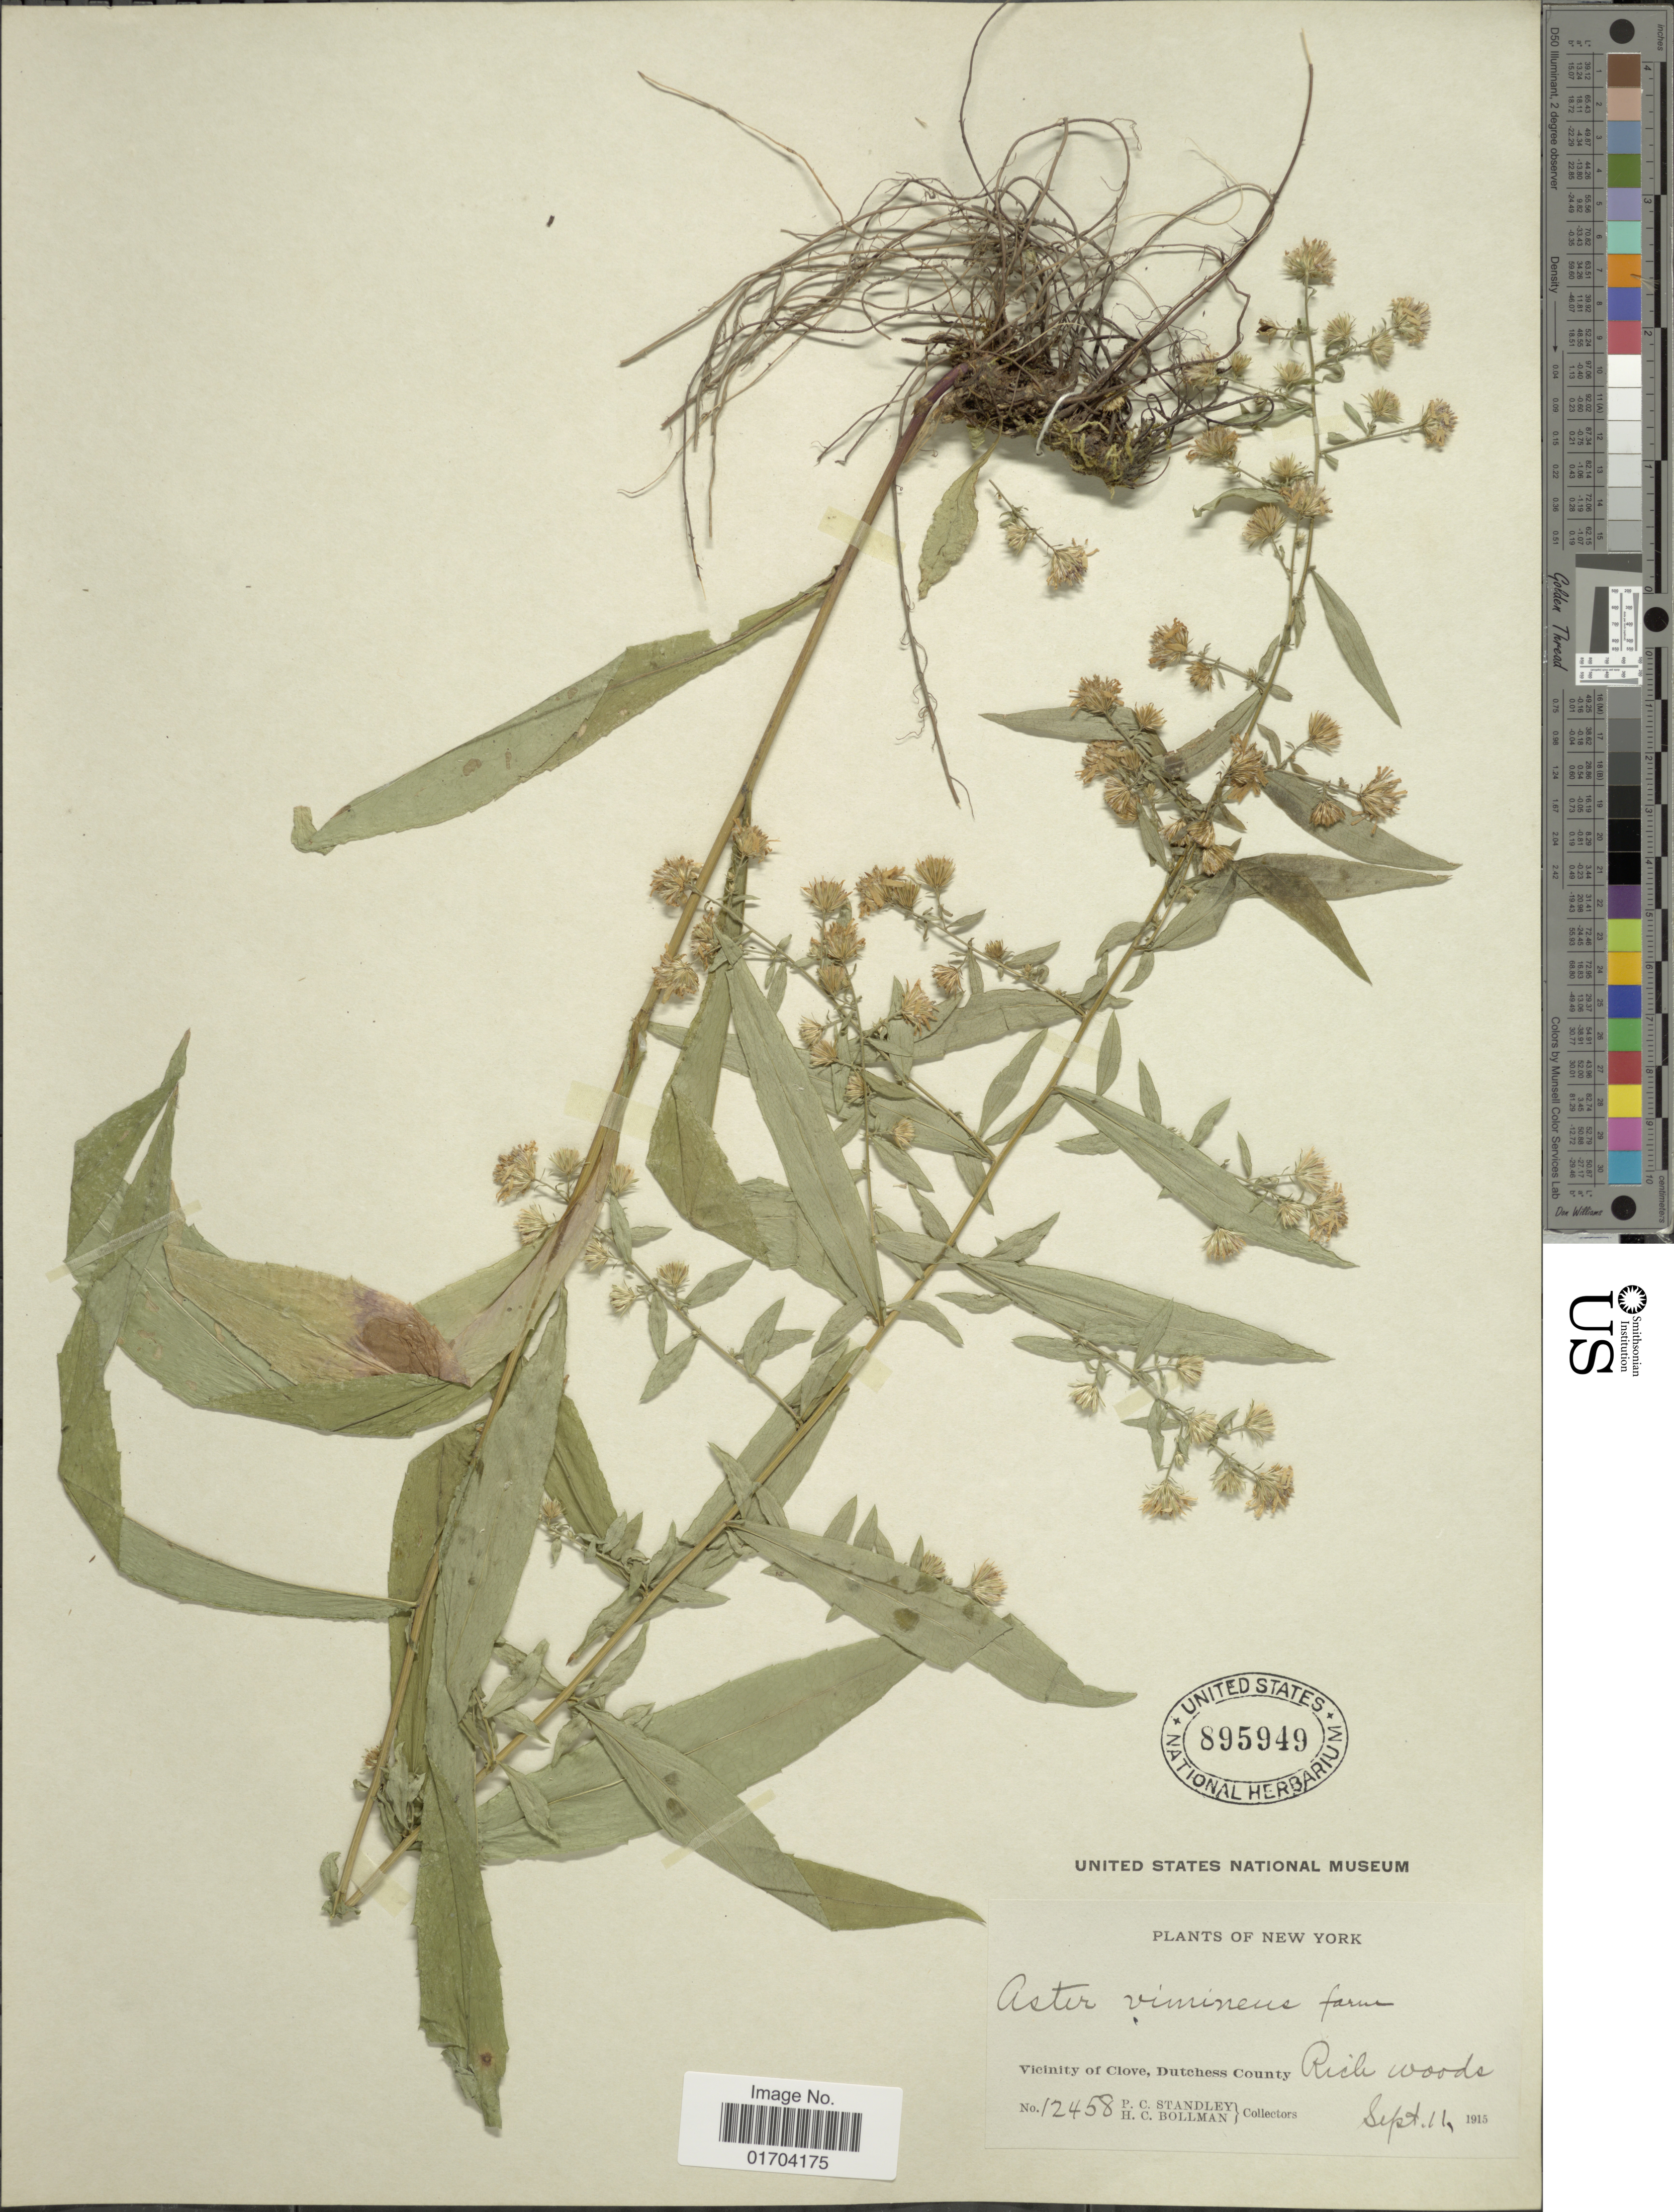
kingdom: Plantae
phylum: Tracheophyta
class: Magnoliopsida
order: Asterales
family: Asteraceae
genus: Symphyotrichum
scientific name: Symphyotrichum sp.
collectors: P. C. Standley & H. C. Bollman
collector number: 12458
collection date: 1915-09-11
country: United States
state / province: New York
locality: Vicinity of Clove, Dutchess County.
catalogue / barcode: US 895949